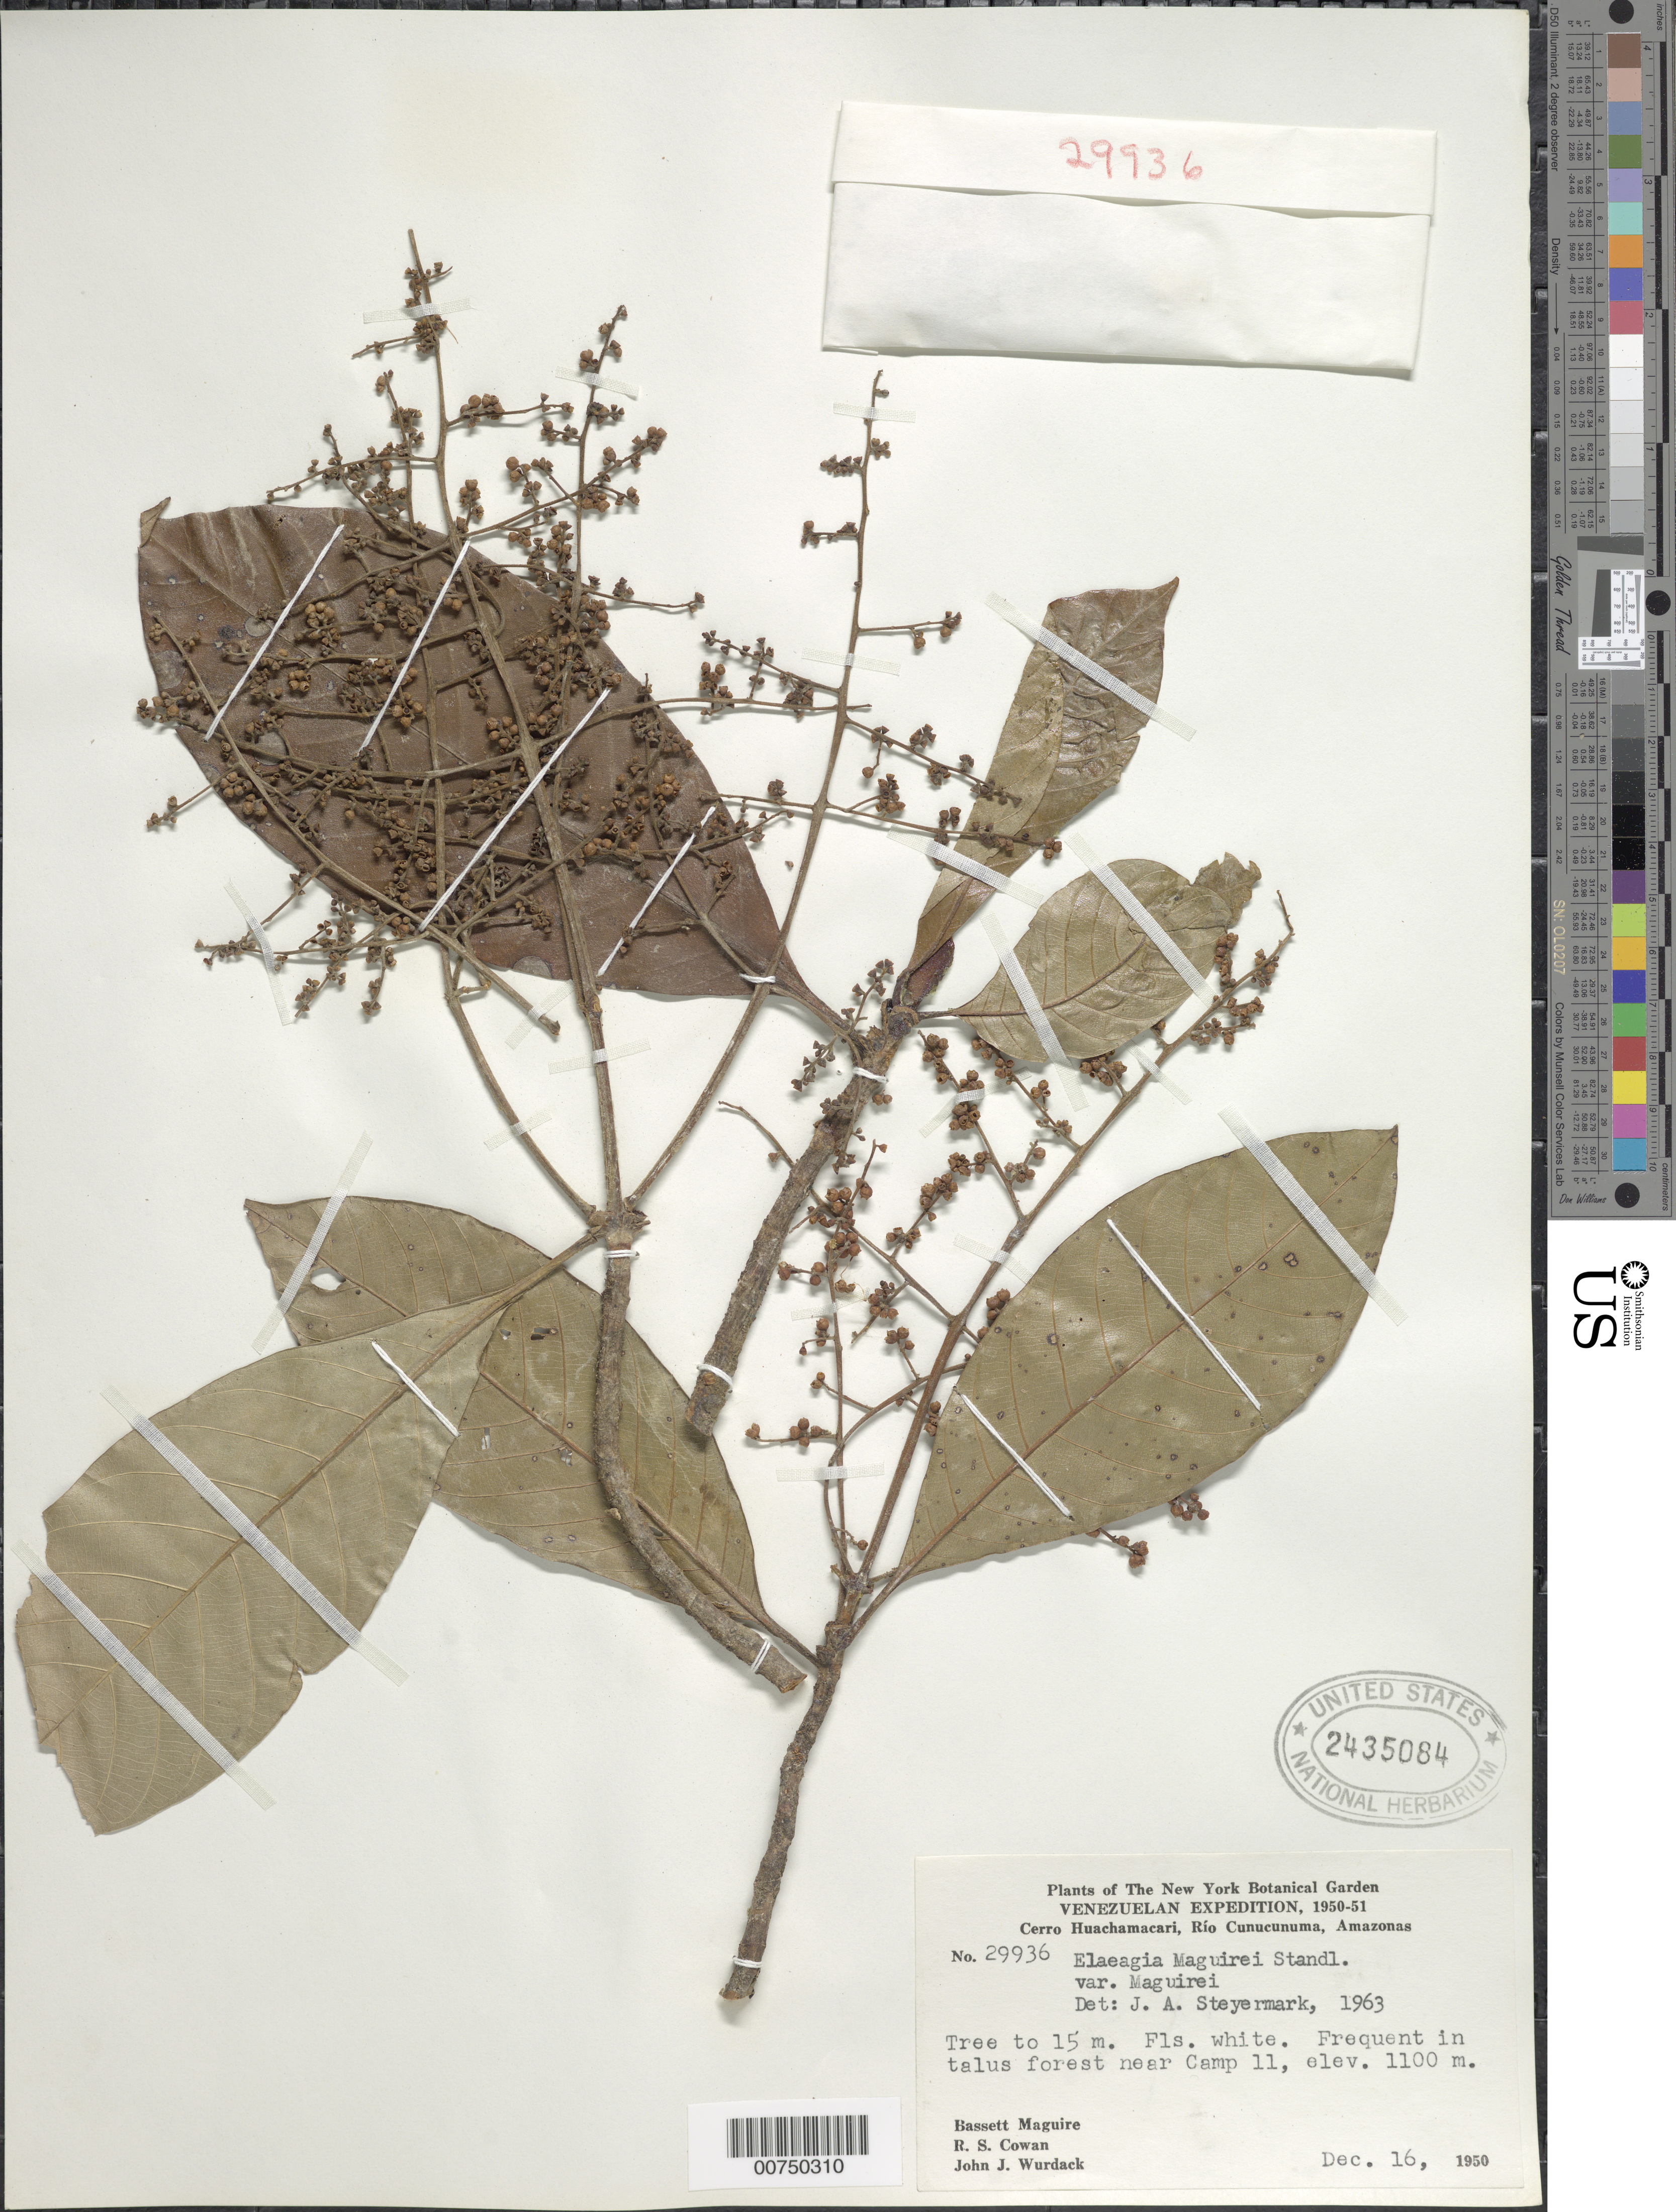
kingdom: Plantae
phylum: Tracheophyta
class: Magnoliopsida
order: Gentianales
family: Rubiaceae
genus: Elaeagia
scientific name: Elaeagia maguirei var. maguirei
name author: Standl.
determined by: Steyermark, Julian A., (VEN)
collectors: B. Maguire, R. S. Cowan & J. J. Wurdack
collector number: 29936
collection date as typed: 16-Dec-50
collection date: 1950-12-16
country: Venezuela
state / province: Amazonas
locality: Cerro Huachamacari, Río Cunucunuma, near Camp II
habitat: Talus forest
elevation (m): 1100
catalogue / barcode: US 2435084